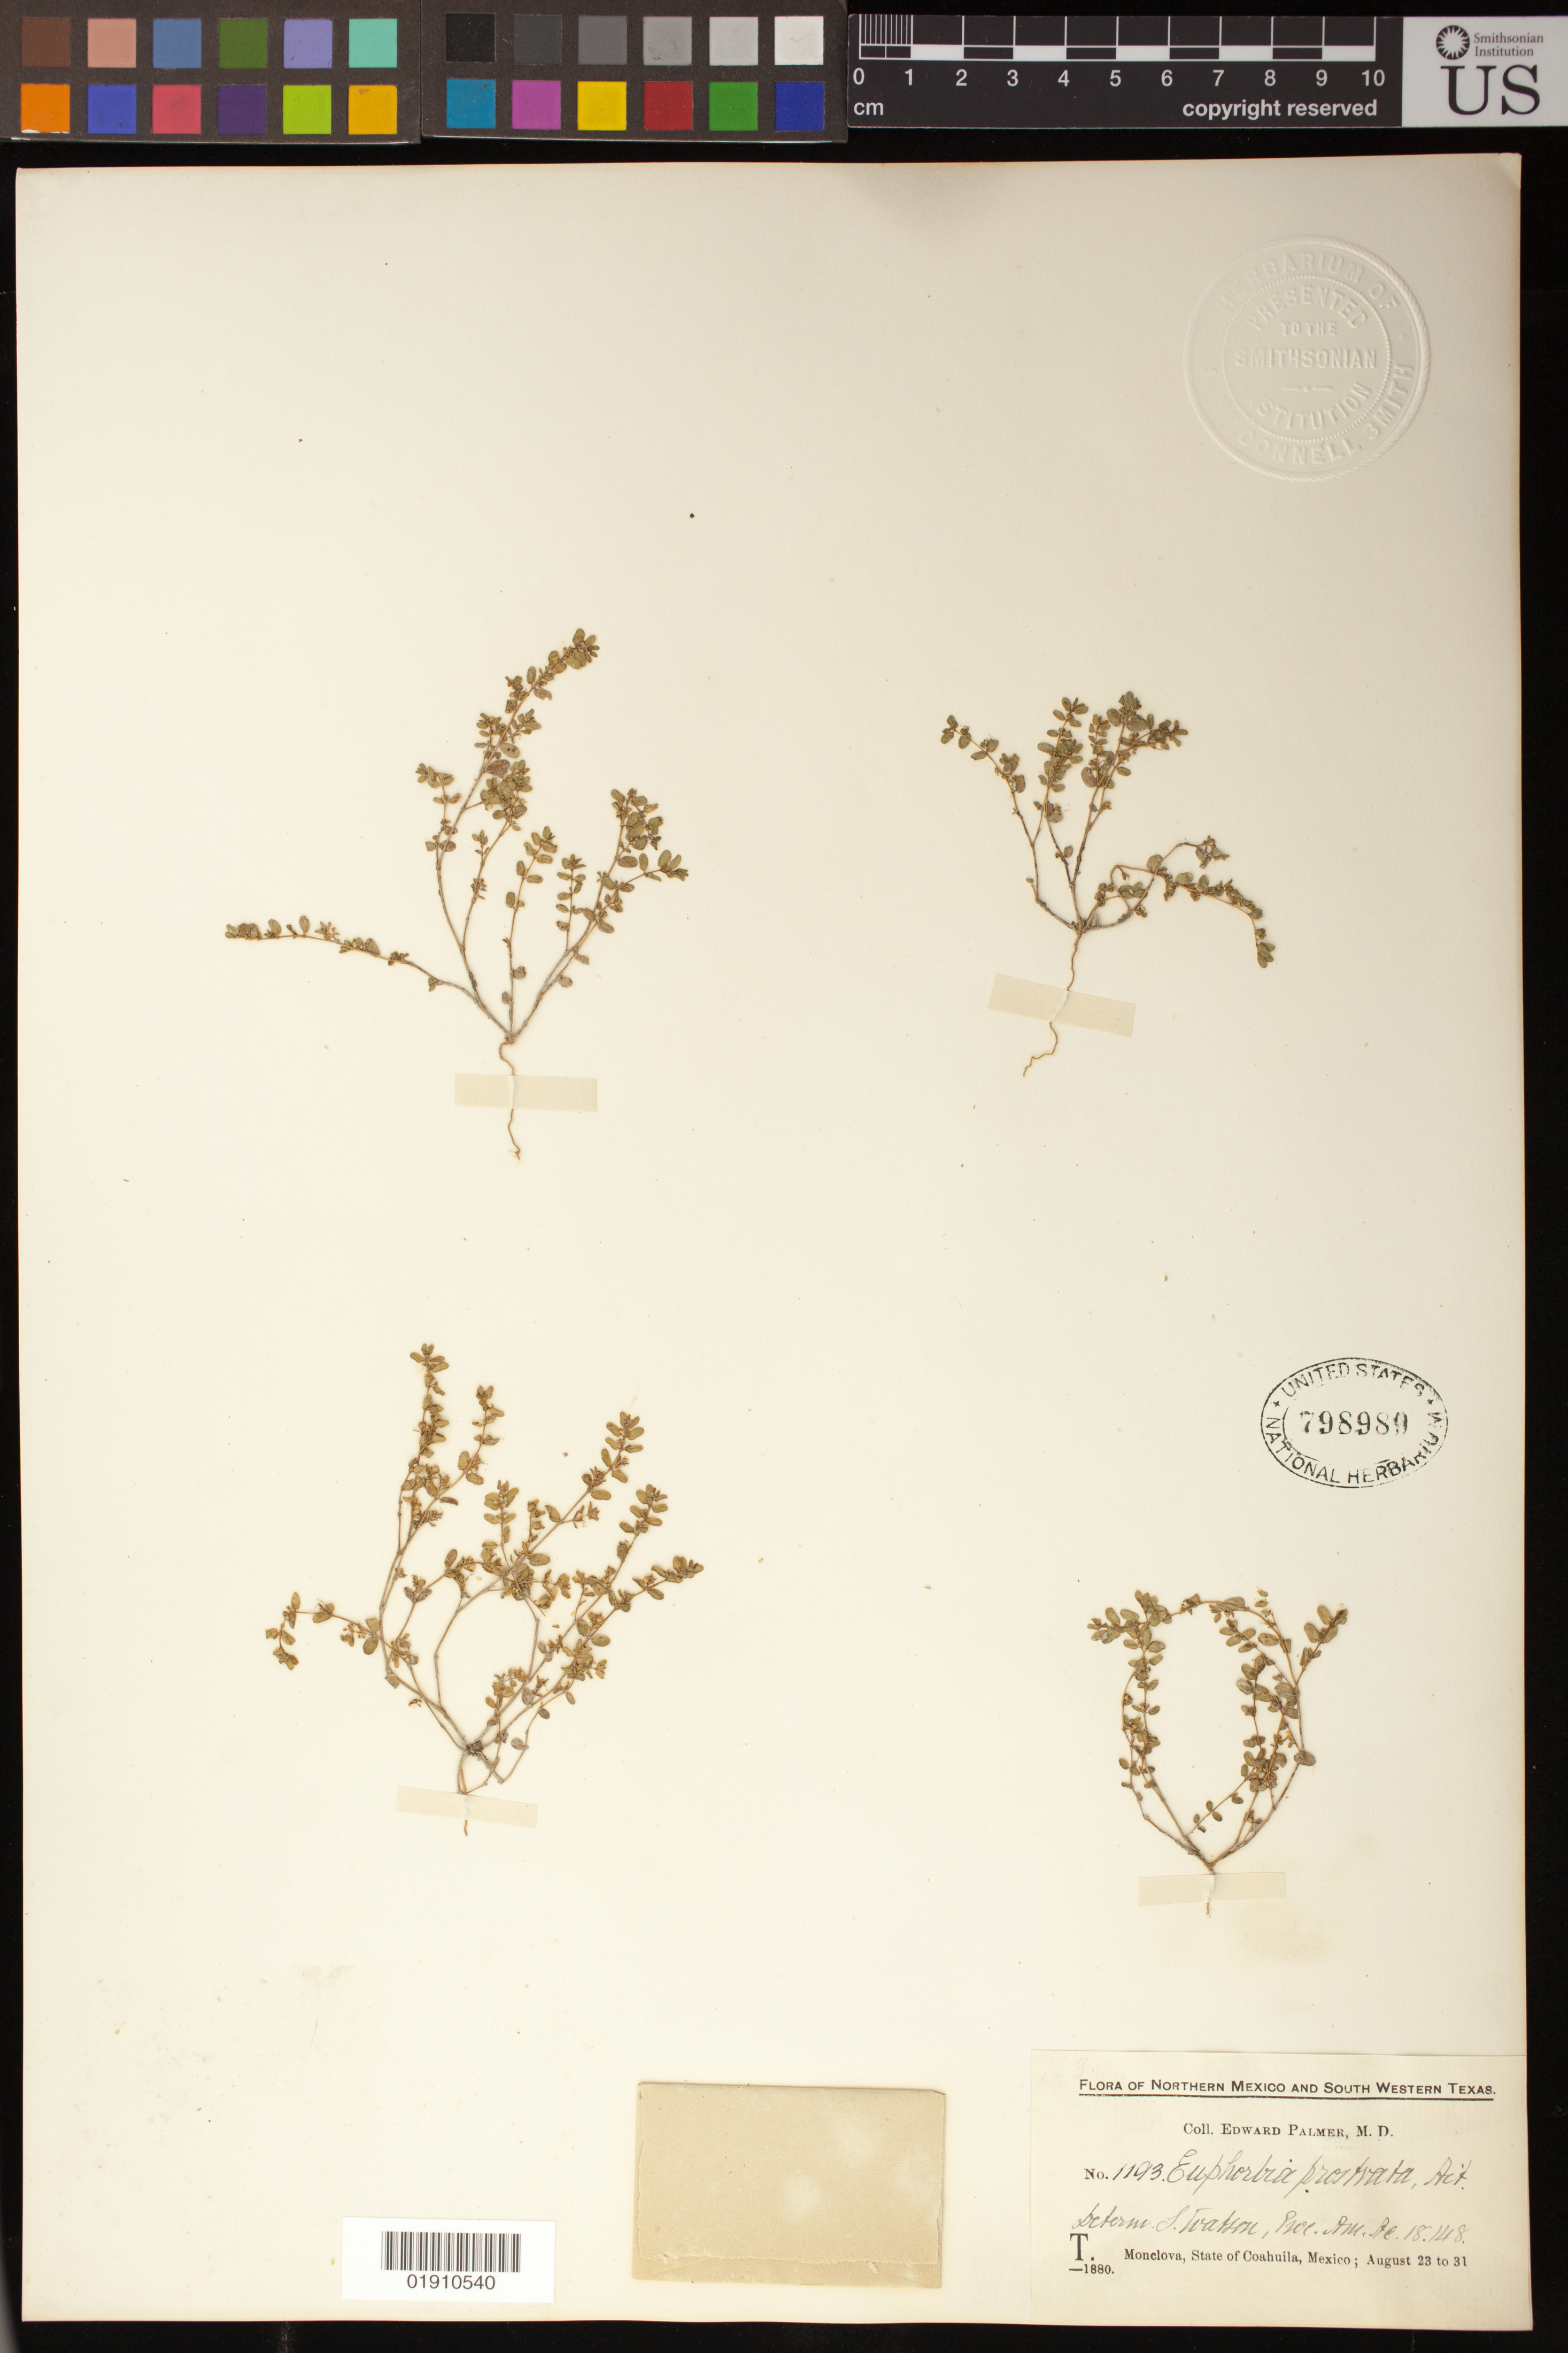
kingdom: Plantae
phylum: Tracheophyta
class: Magnoliopsida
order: Malpighiales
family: Euphorbiaceae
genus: Euphorbia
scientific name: Euphorbia prostrata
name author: Aiton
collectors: E. Palmer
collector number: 1193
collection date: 1880-08-23/1880-08-31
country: Mexico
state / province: Coahuila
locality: Monclova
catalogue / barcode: US 798989